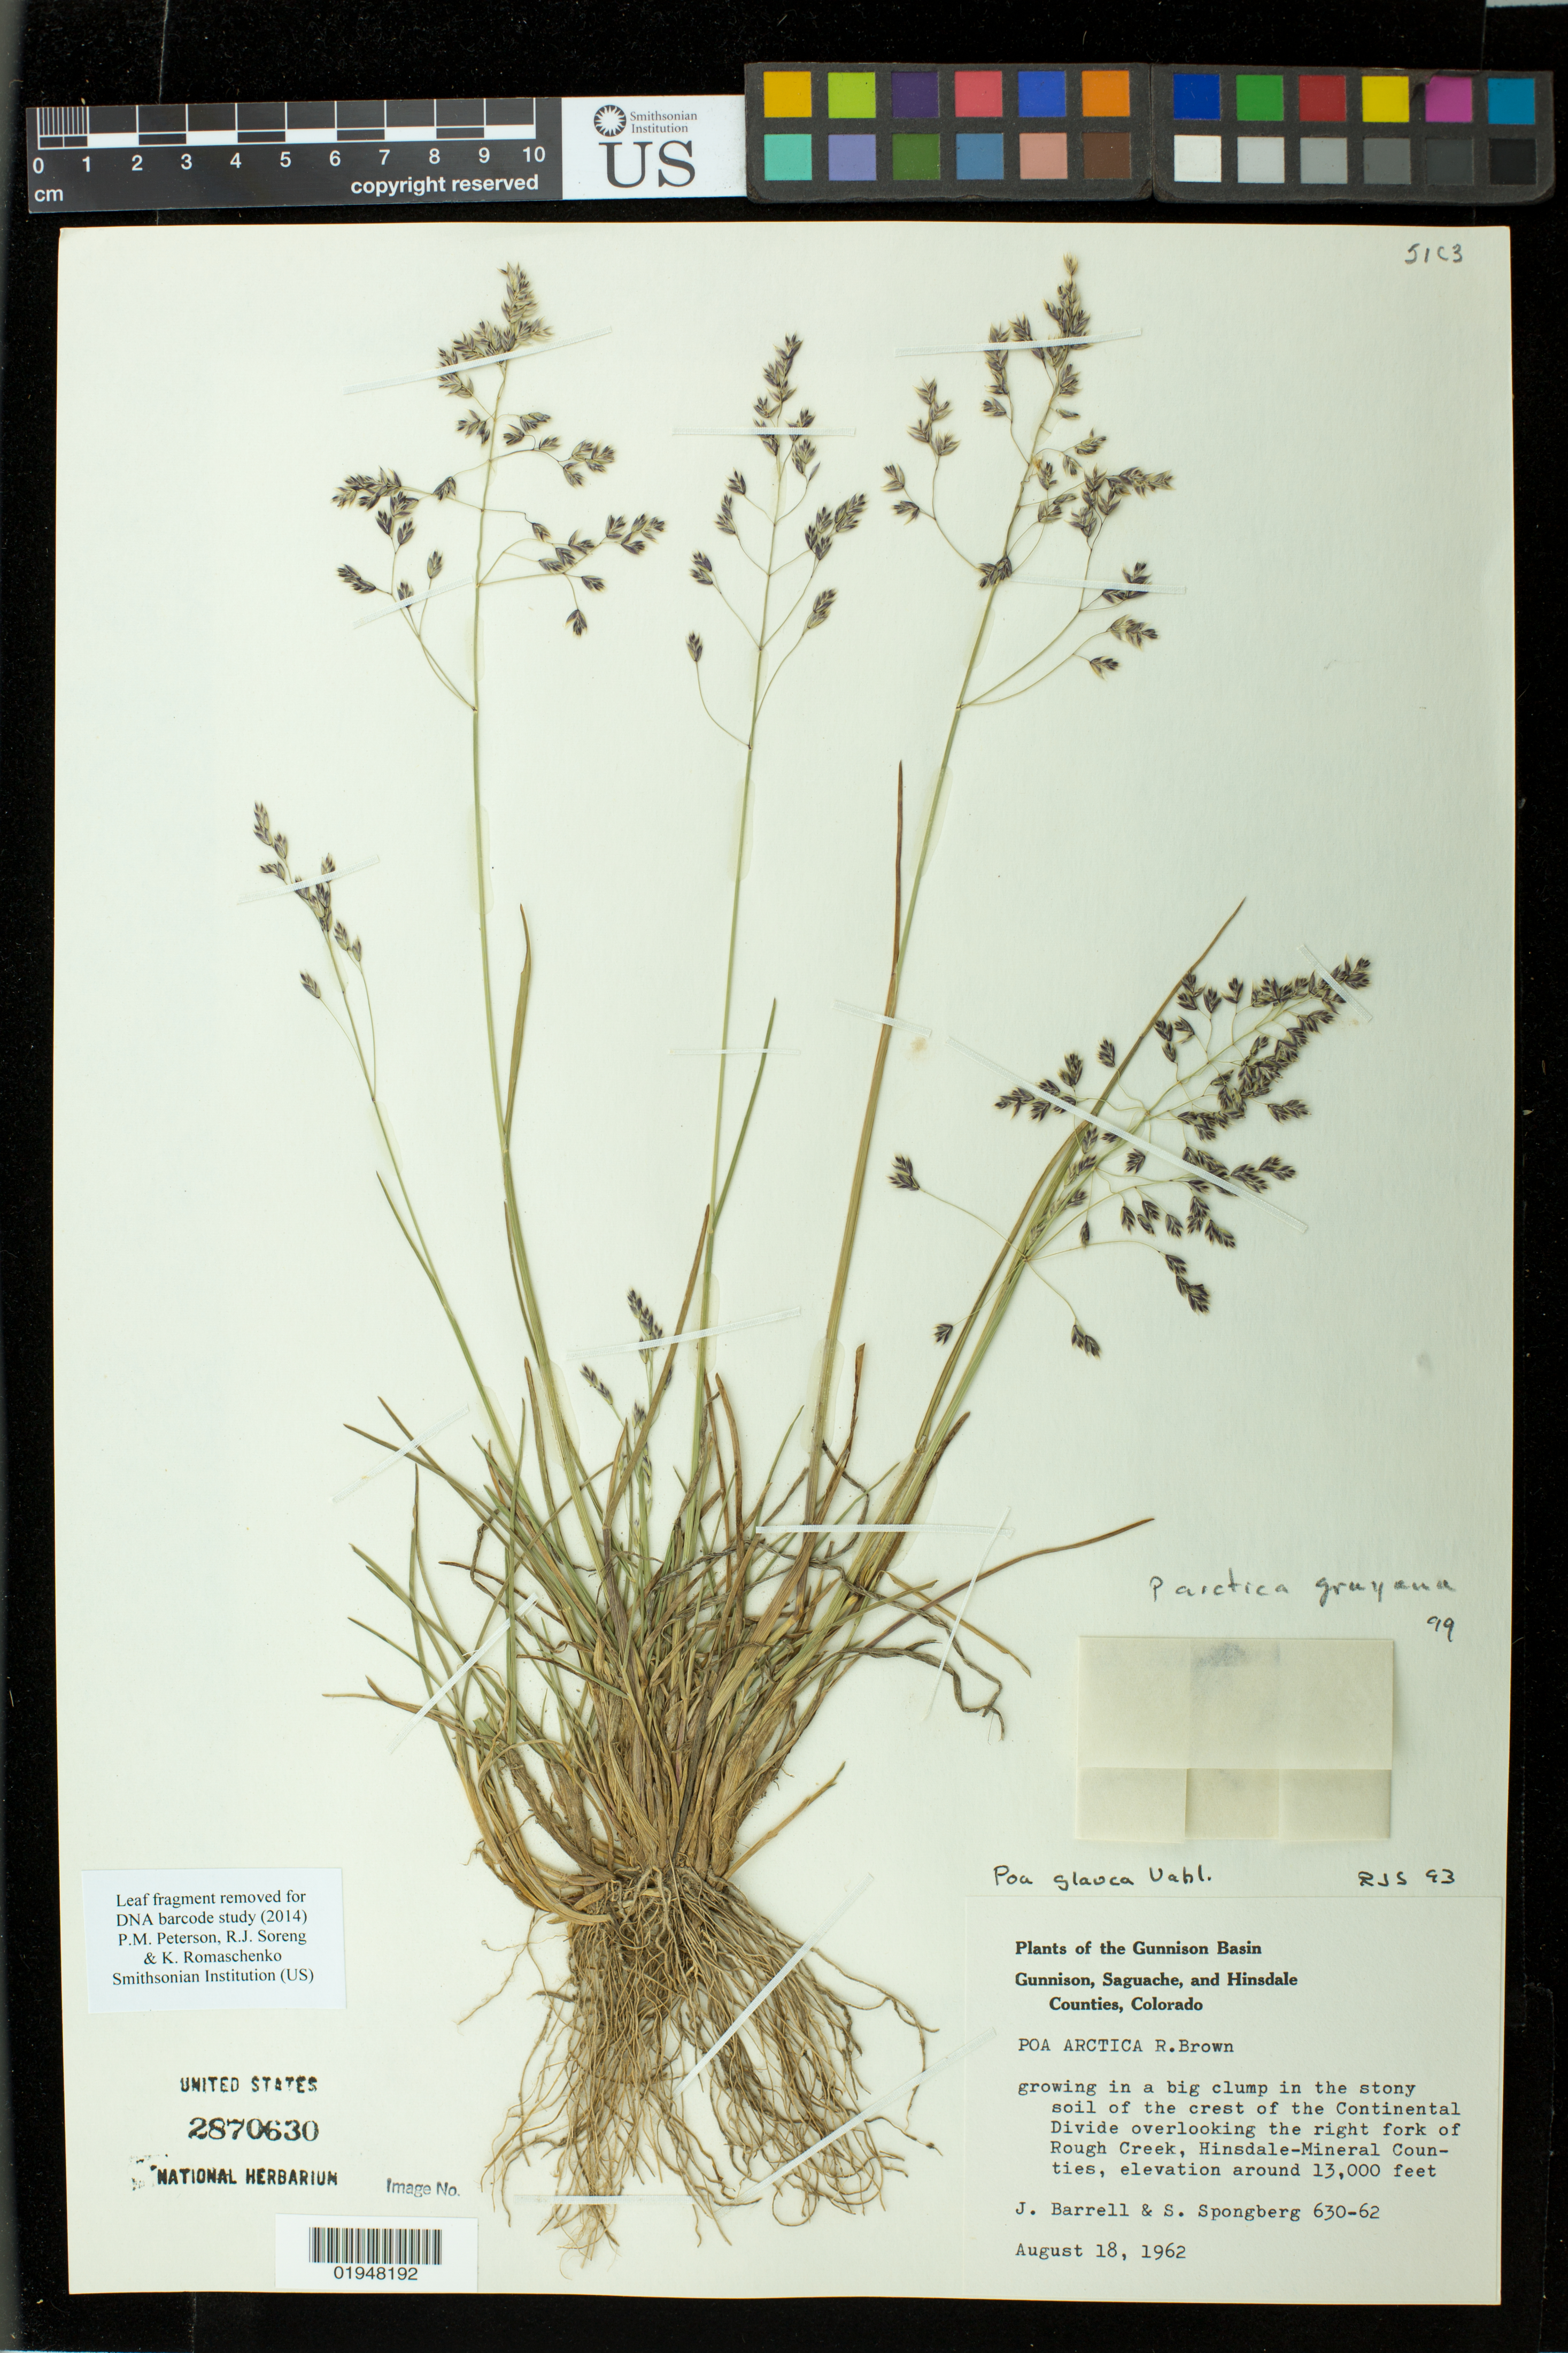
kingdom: Plantae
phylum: Tracheophyta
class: Liliopsida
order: Poales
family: Poaceae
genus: Poa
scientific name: Poa arctica var. grayana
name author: (Vasey) Dorn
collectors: J. Barrell & S. A.Spongberg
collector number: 630-62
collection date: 1962-08-18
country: United States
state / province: Colorado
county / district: Hinsdale-Mineral Counties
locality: the crest of the Continental Divide overlooking the right fork of Rough Creek, Hinsdale-Mineral Counties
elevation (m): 3962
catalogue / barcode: US 2870630